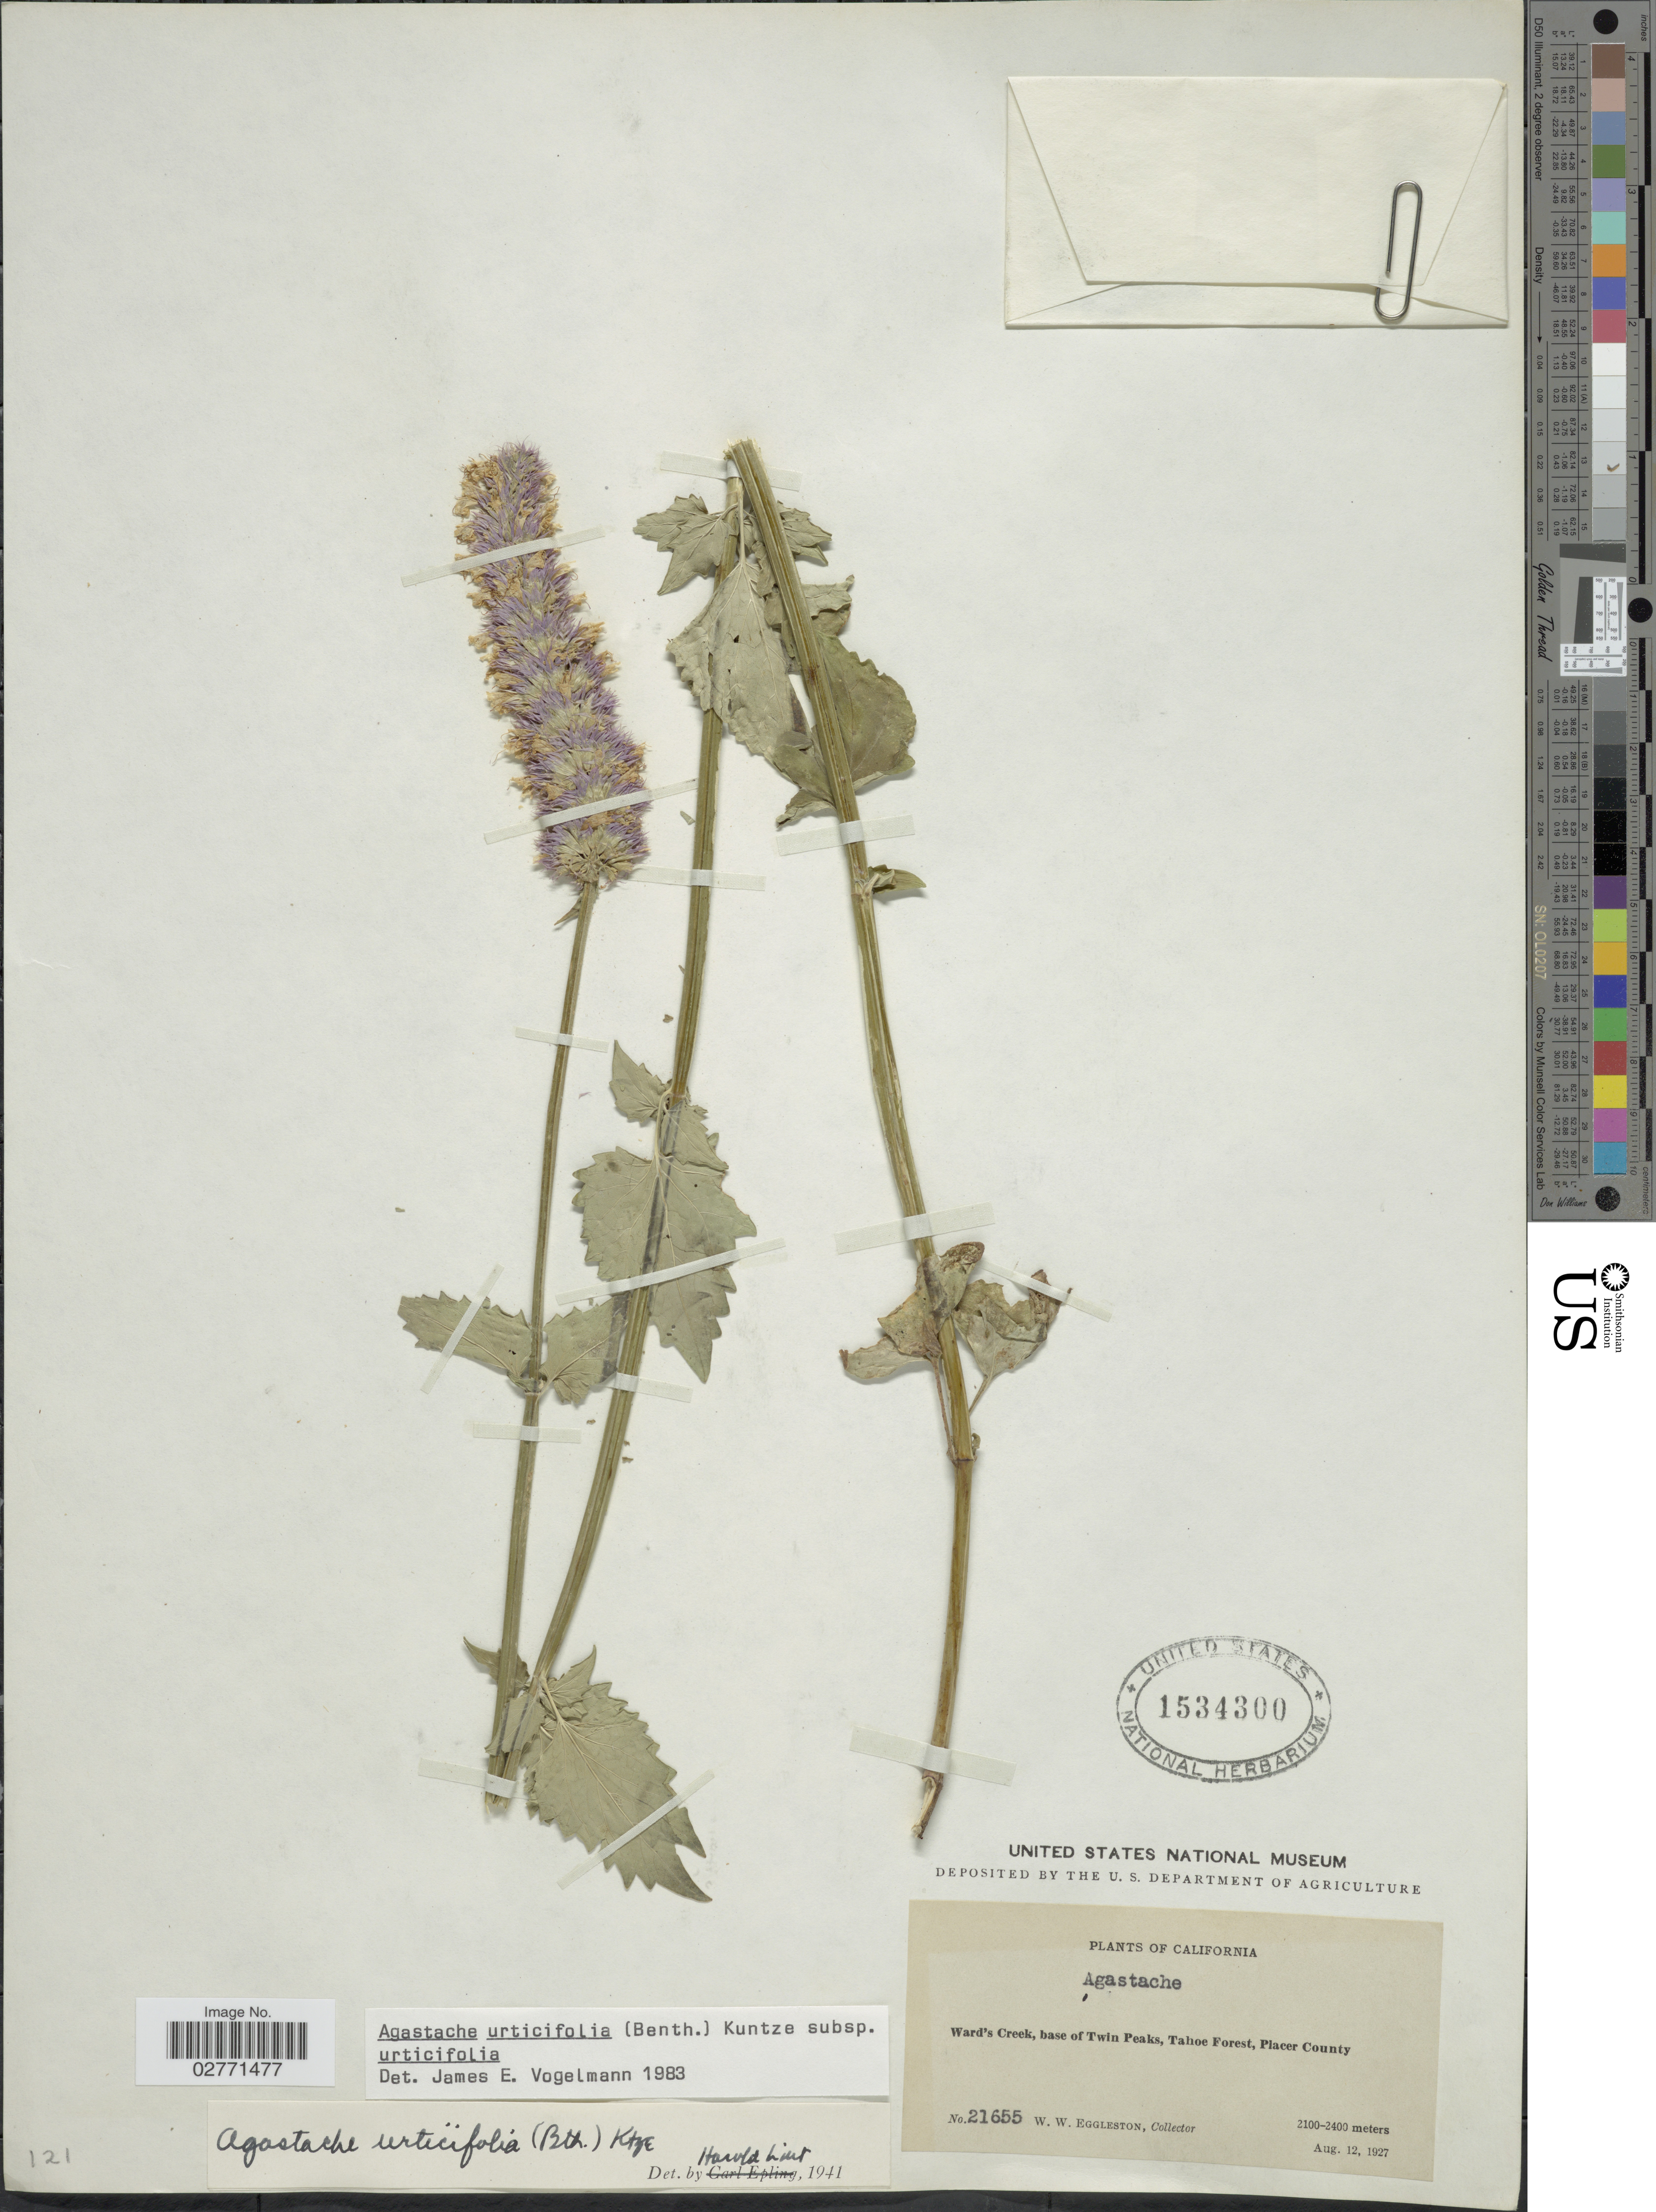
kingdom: Plantae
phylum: Tracheophyta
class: Magnoliopsida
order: Lamiales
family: Lamiaceae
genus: Agastache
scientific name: Agastache urticifolia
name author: (Benth.) Kuntze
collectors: W. W. Eggleston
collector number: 21655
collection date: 1927-08-12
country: United States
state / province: California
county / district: Placer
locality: Ward's Creek, base of Twin Peaks, Tahoe Forest, Placer County.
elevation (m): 2100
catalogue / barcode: US 1534300